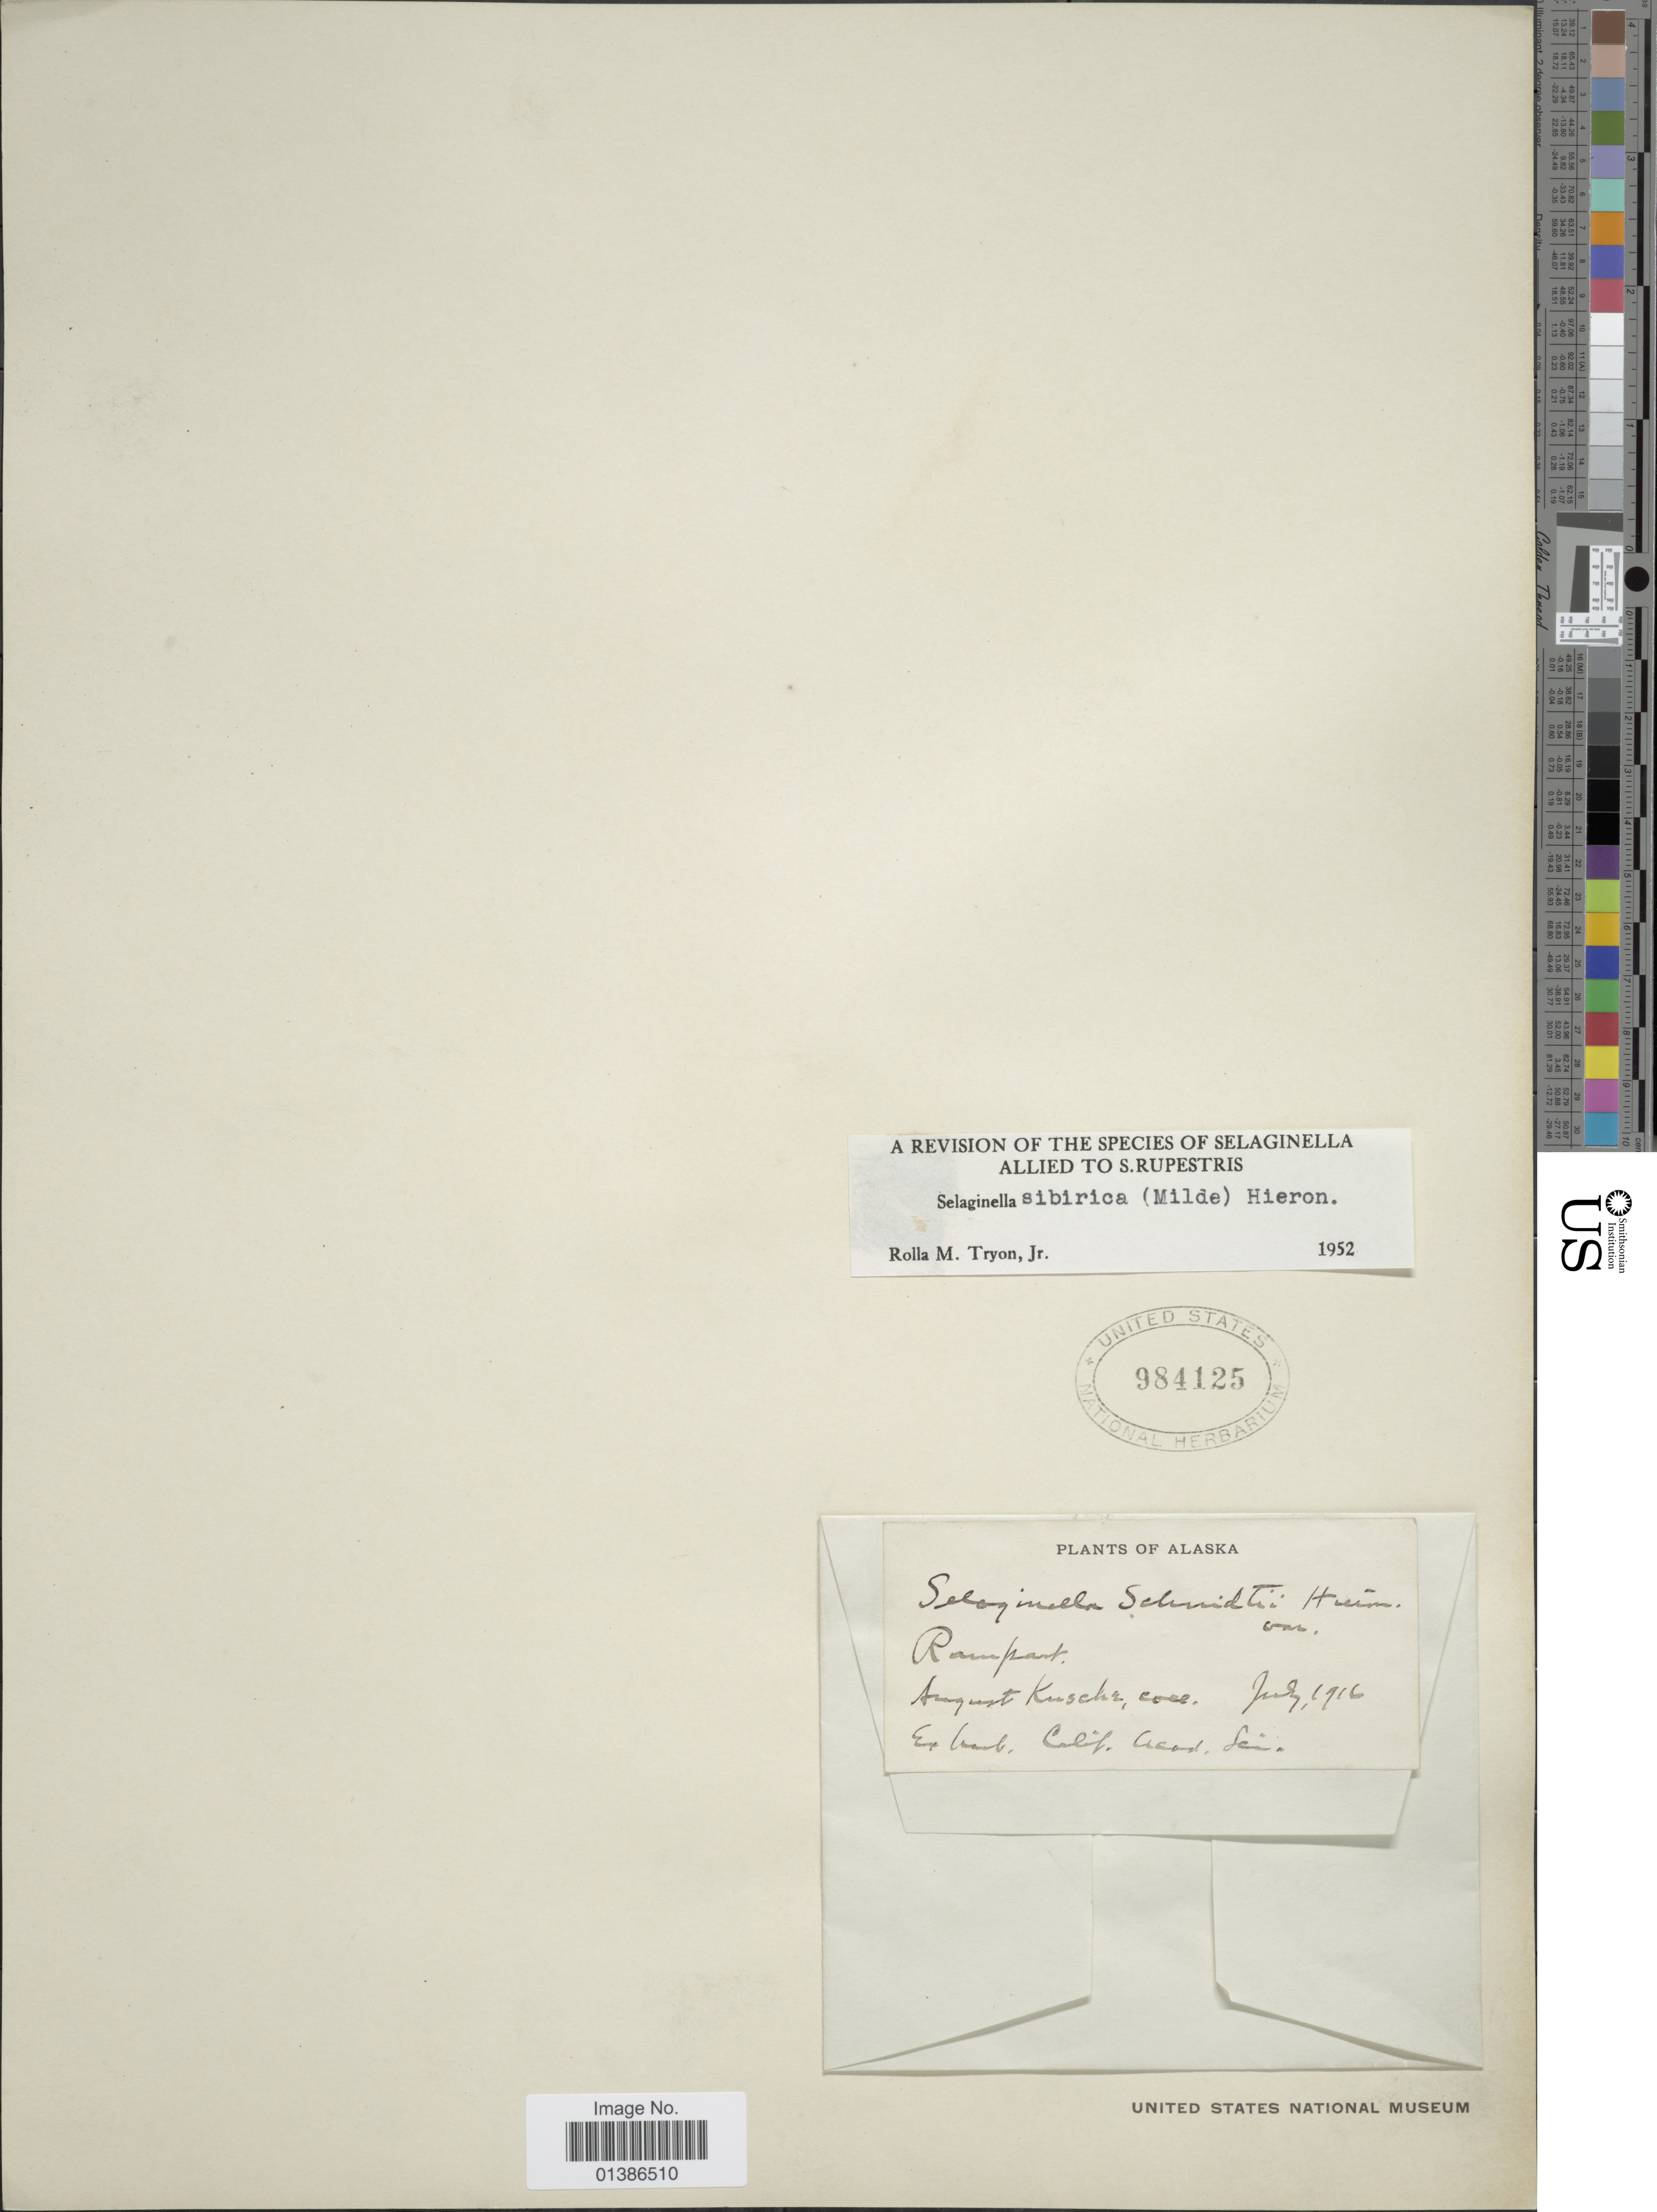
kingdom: Plantae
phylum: Tracheophyta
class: Lycopodiopsida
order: Selaginellales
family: Selaginellaceae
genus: Selaginella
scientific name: Selaginella sibirica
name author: (Milde) Hieron.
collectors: J. Kusche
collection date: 1916-07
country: United States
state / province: Alaska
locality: Rampart.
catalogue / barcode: US 984125